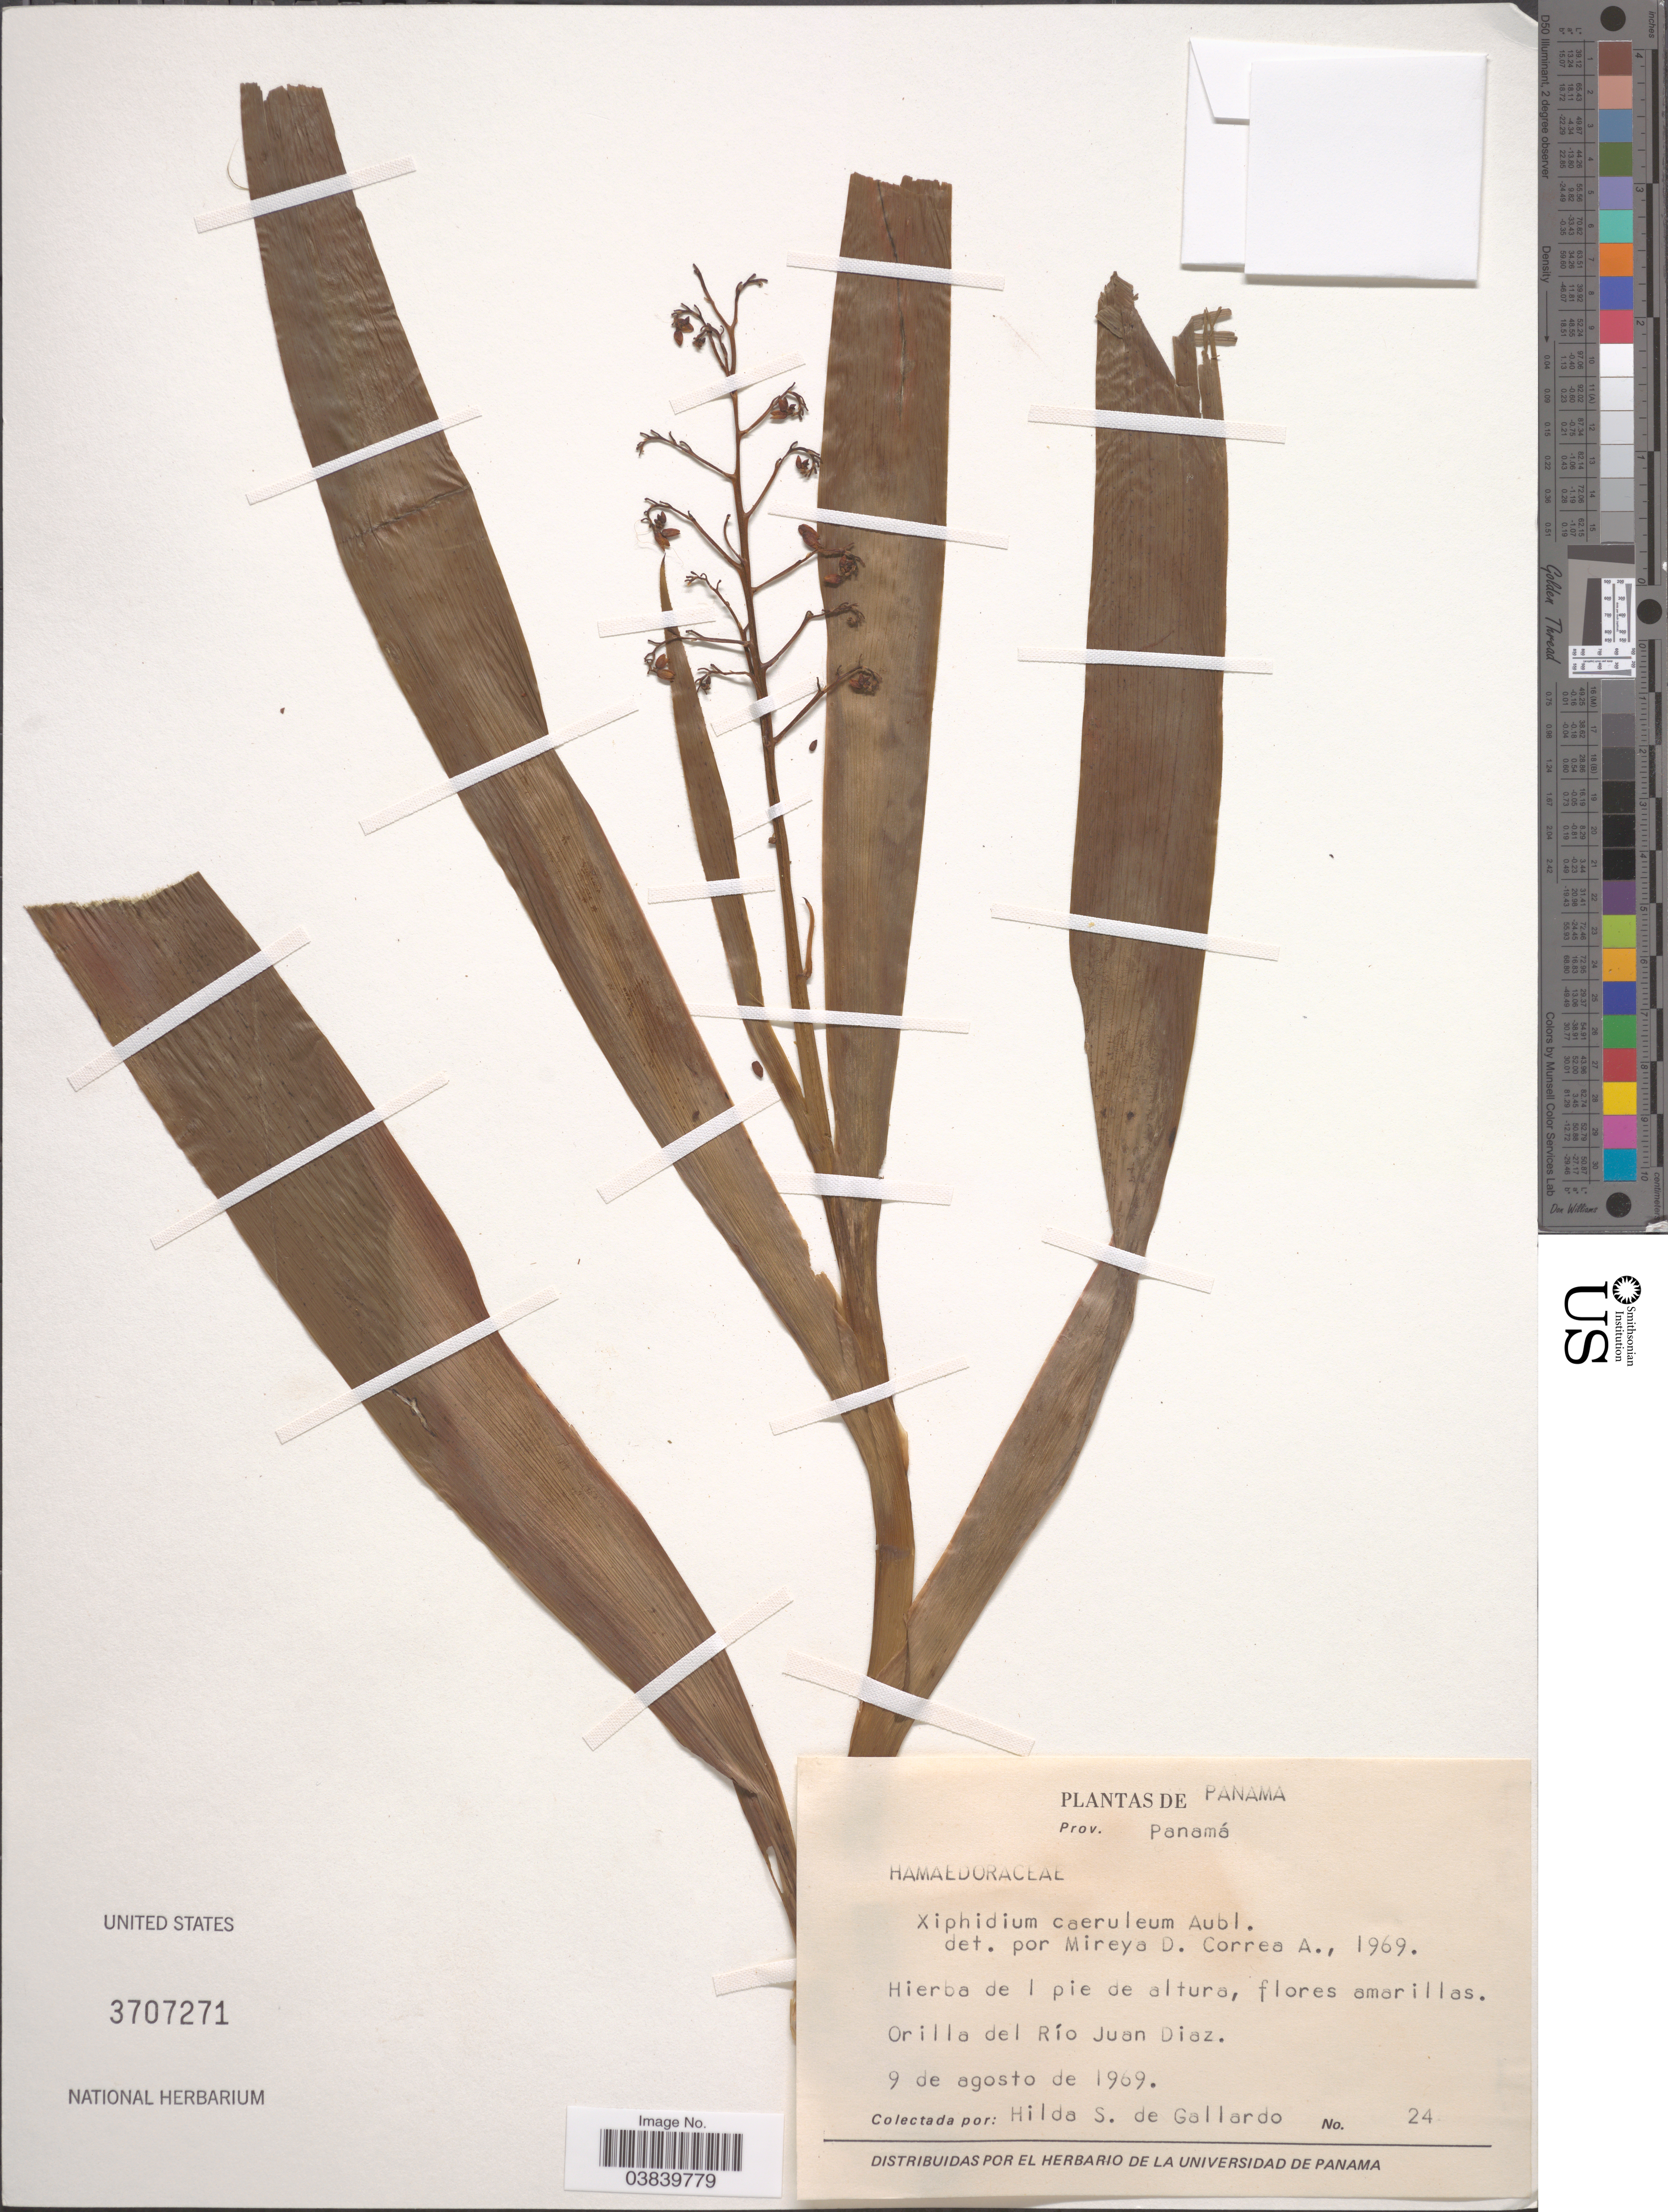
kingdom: Plantae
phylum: Tracheophyta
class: Liliopsida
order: Commelinales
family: Haemodoraceae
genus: Xiphidium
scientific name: Xiphidium caeruleum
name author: Aubl.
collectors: H. Gallardo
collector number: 24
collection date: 1969-08-09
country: Panama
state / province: Panamá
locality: Orilla del Río Juan Diaz.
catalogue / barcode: US 3707271